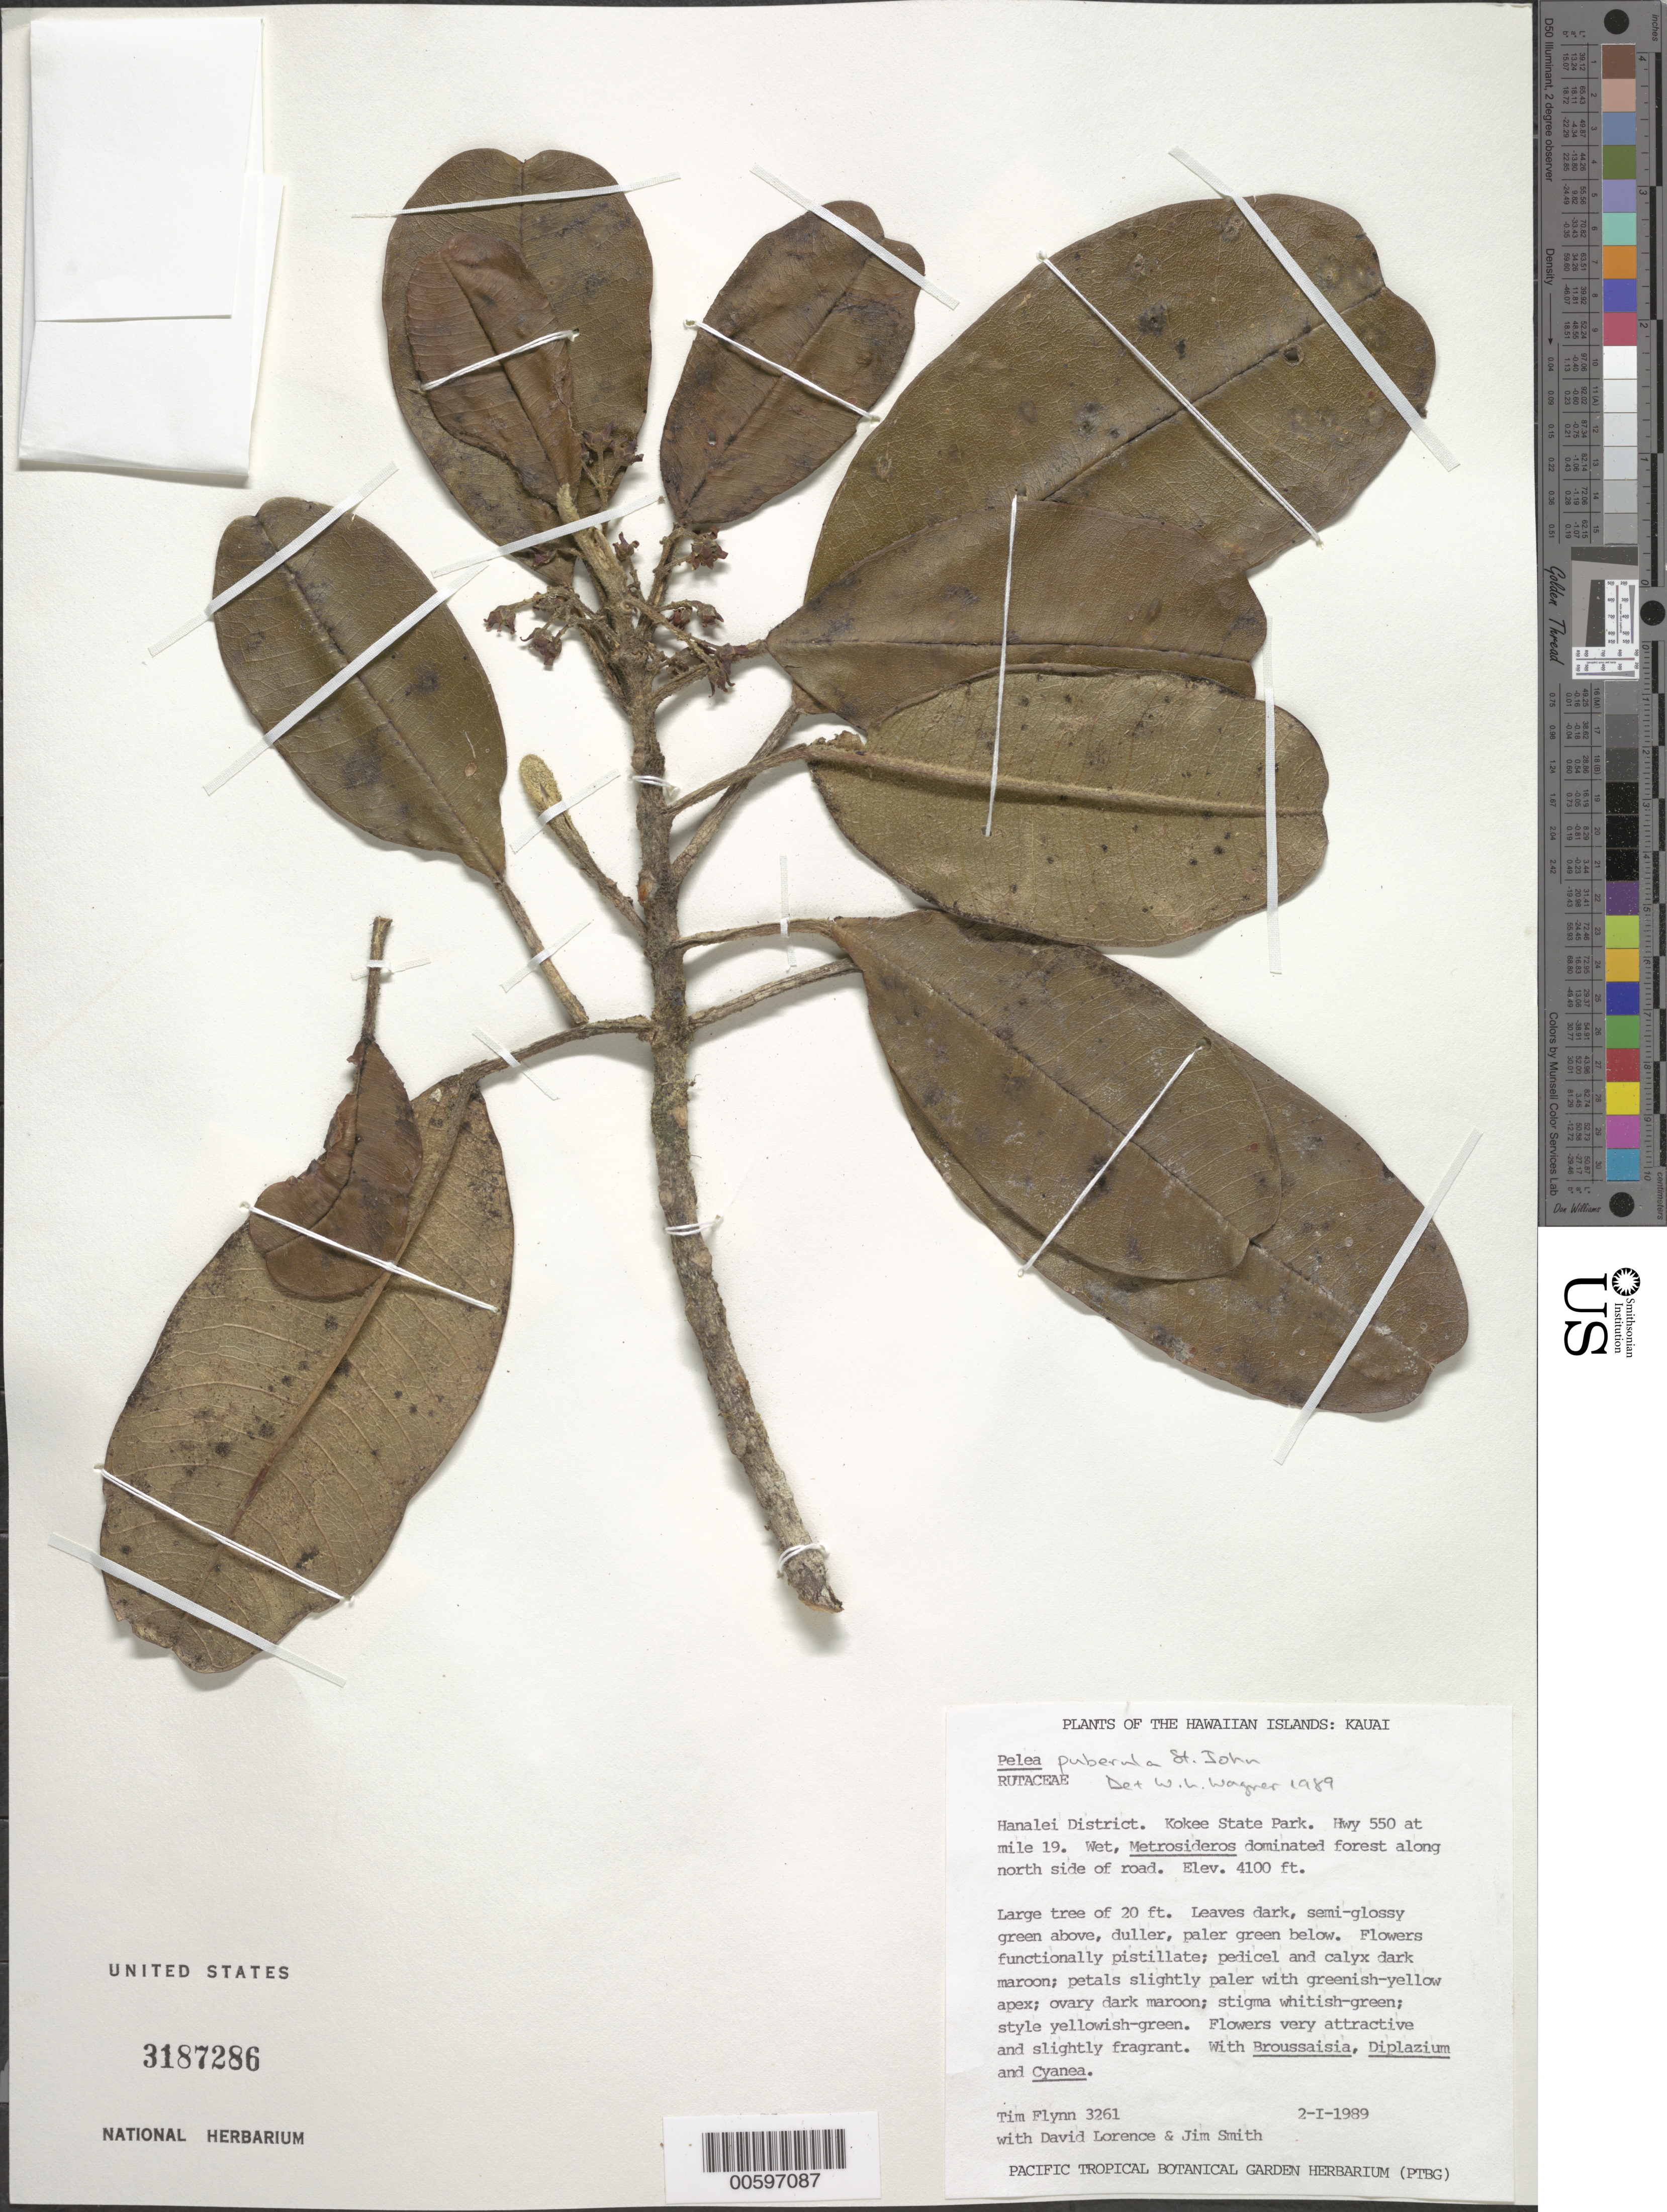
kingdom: Plantae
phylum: Tracheophyta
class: Magnoliopsida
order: Sapindales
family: Rutaceae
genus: Melicope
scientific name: Melicope puberula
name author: (H. St. John) T.G. Hartley & B.C. Stone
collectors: T. W. Flynn, D. Lorence & J. Smith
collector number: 3261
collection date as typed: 2 Jan 1989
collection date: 1989-01-02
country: United States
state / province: Hawaii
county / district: Kauai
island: Kaua'i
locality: Hanalei Dist. Kokee State Park. Hwy 550 at mi 19.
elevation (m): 1250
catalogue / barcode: US 3187286